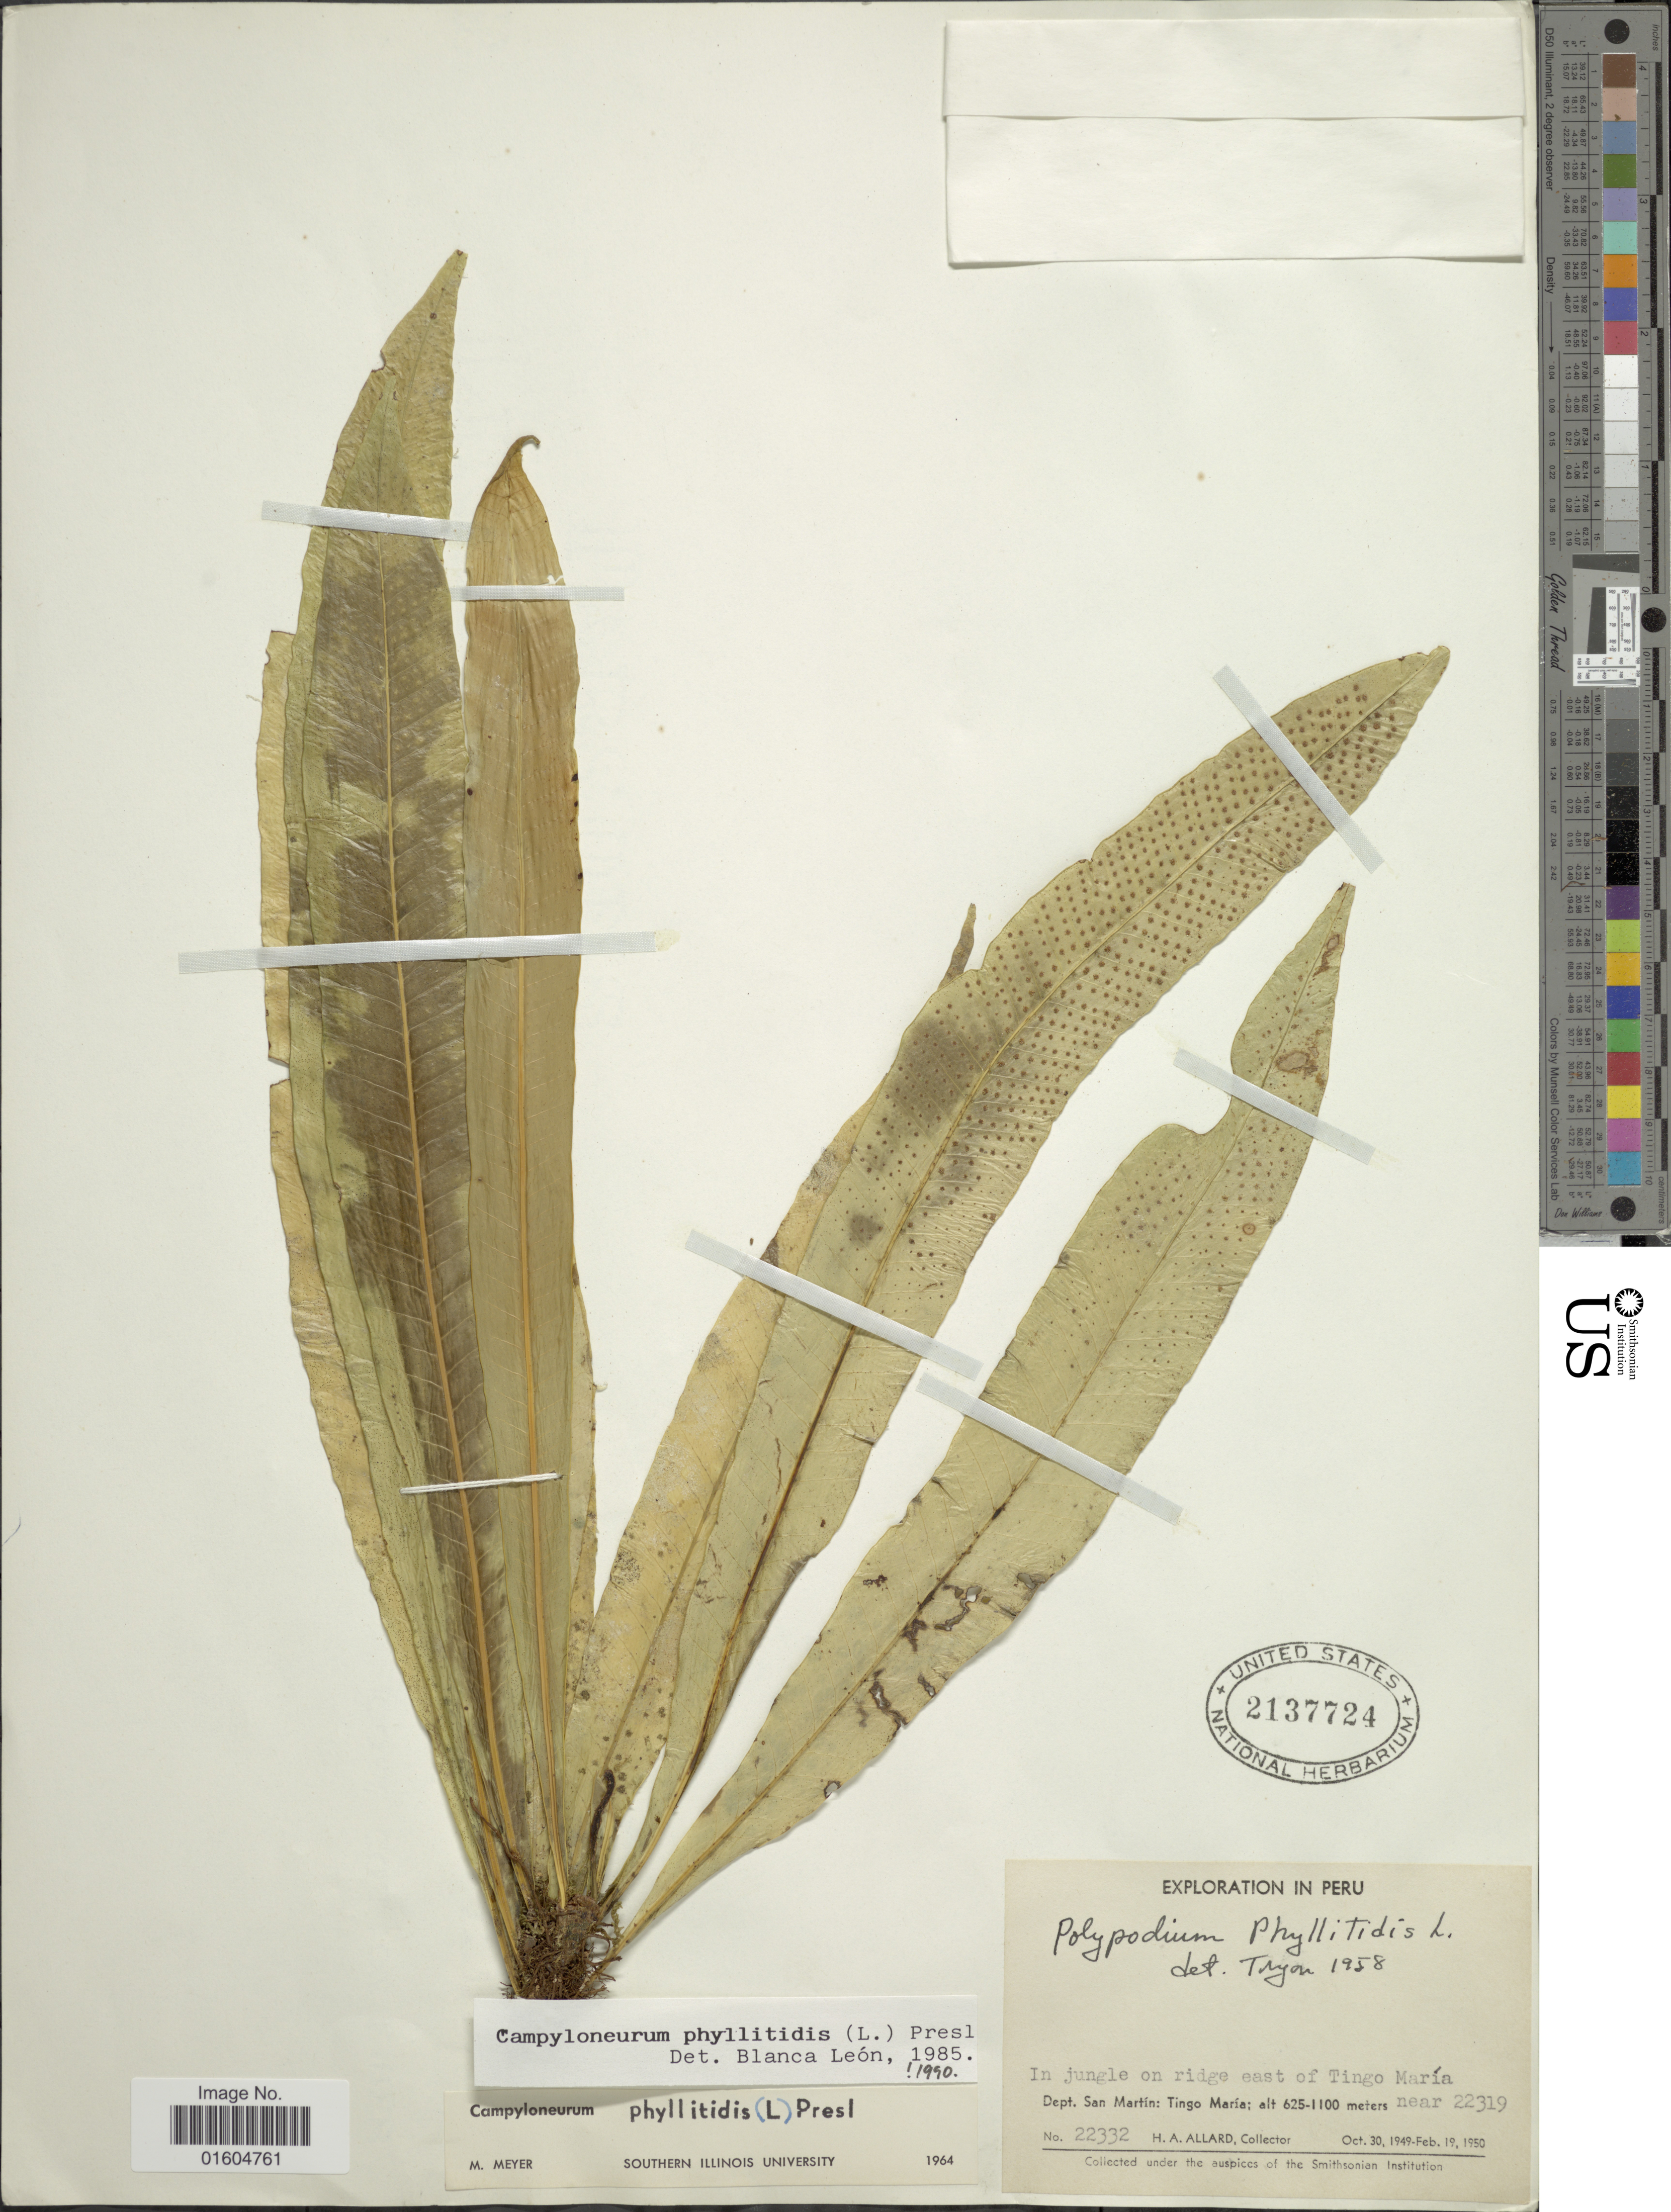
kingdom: Plantae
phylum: Tracheophyta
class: Polypodiopsida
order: Polypodiales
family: Polypodiaceae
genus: Campyloneurum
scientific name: Campyloneurum phyllitidis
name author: (L.) C. Presl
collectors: H. A. Allard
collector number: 22332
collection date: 1949-10-30/1950-02-19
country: Peru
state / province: San Martín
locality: Peru. In jungle on ridge east of Tingo Maria. Dept. San Marin: Tingo Maria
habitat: in jungle on ridge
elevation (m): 625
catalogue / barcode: US 2137724